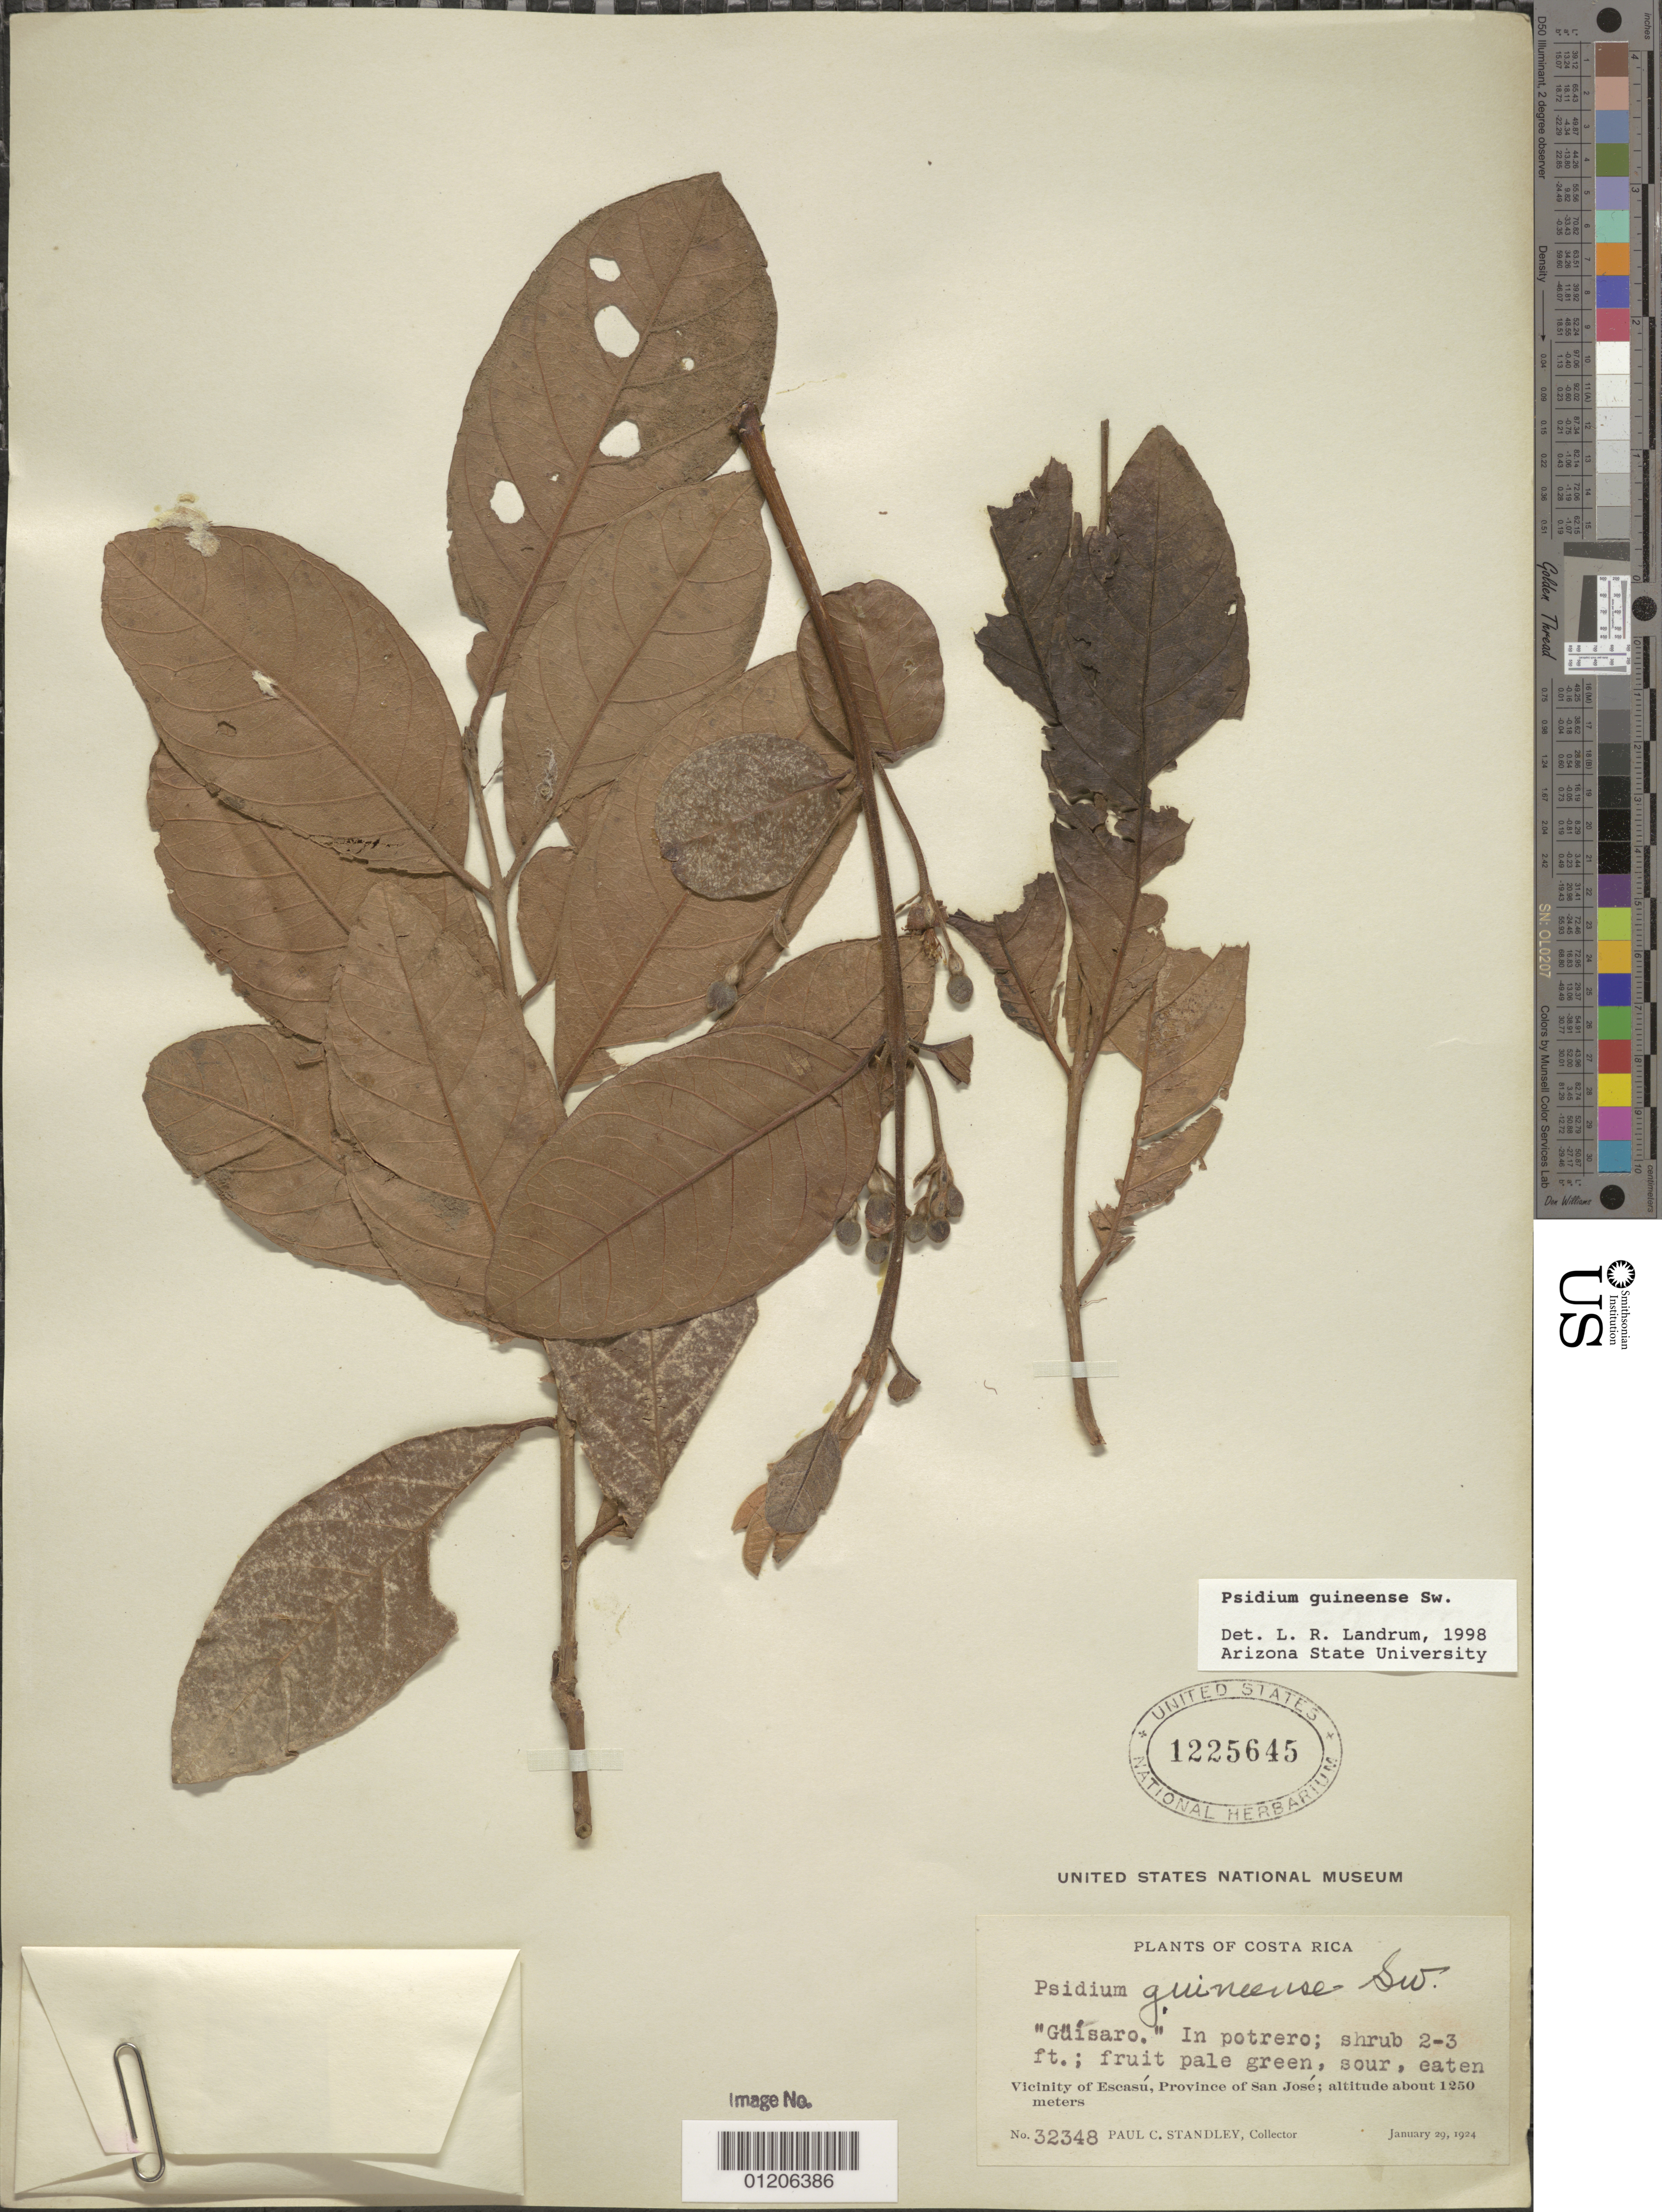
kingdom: Plantae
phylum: Tracheophyta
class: Magnoliopsida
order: Myrtales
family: Myrtaceae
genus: Psidium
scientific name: Psidium guineense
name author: Sw.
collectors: P. C. Standley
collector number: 32348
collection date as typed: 29 Jan 1924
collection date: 1924-01-29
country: Costa Rica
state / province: San José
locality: Vicinity of Escasú.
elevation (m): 1250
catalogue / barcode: US 1225645